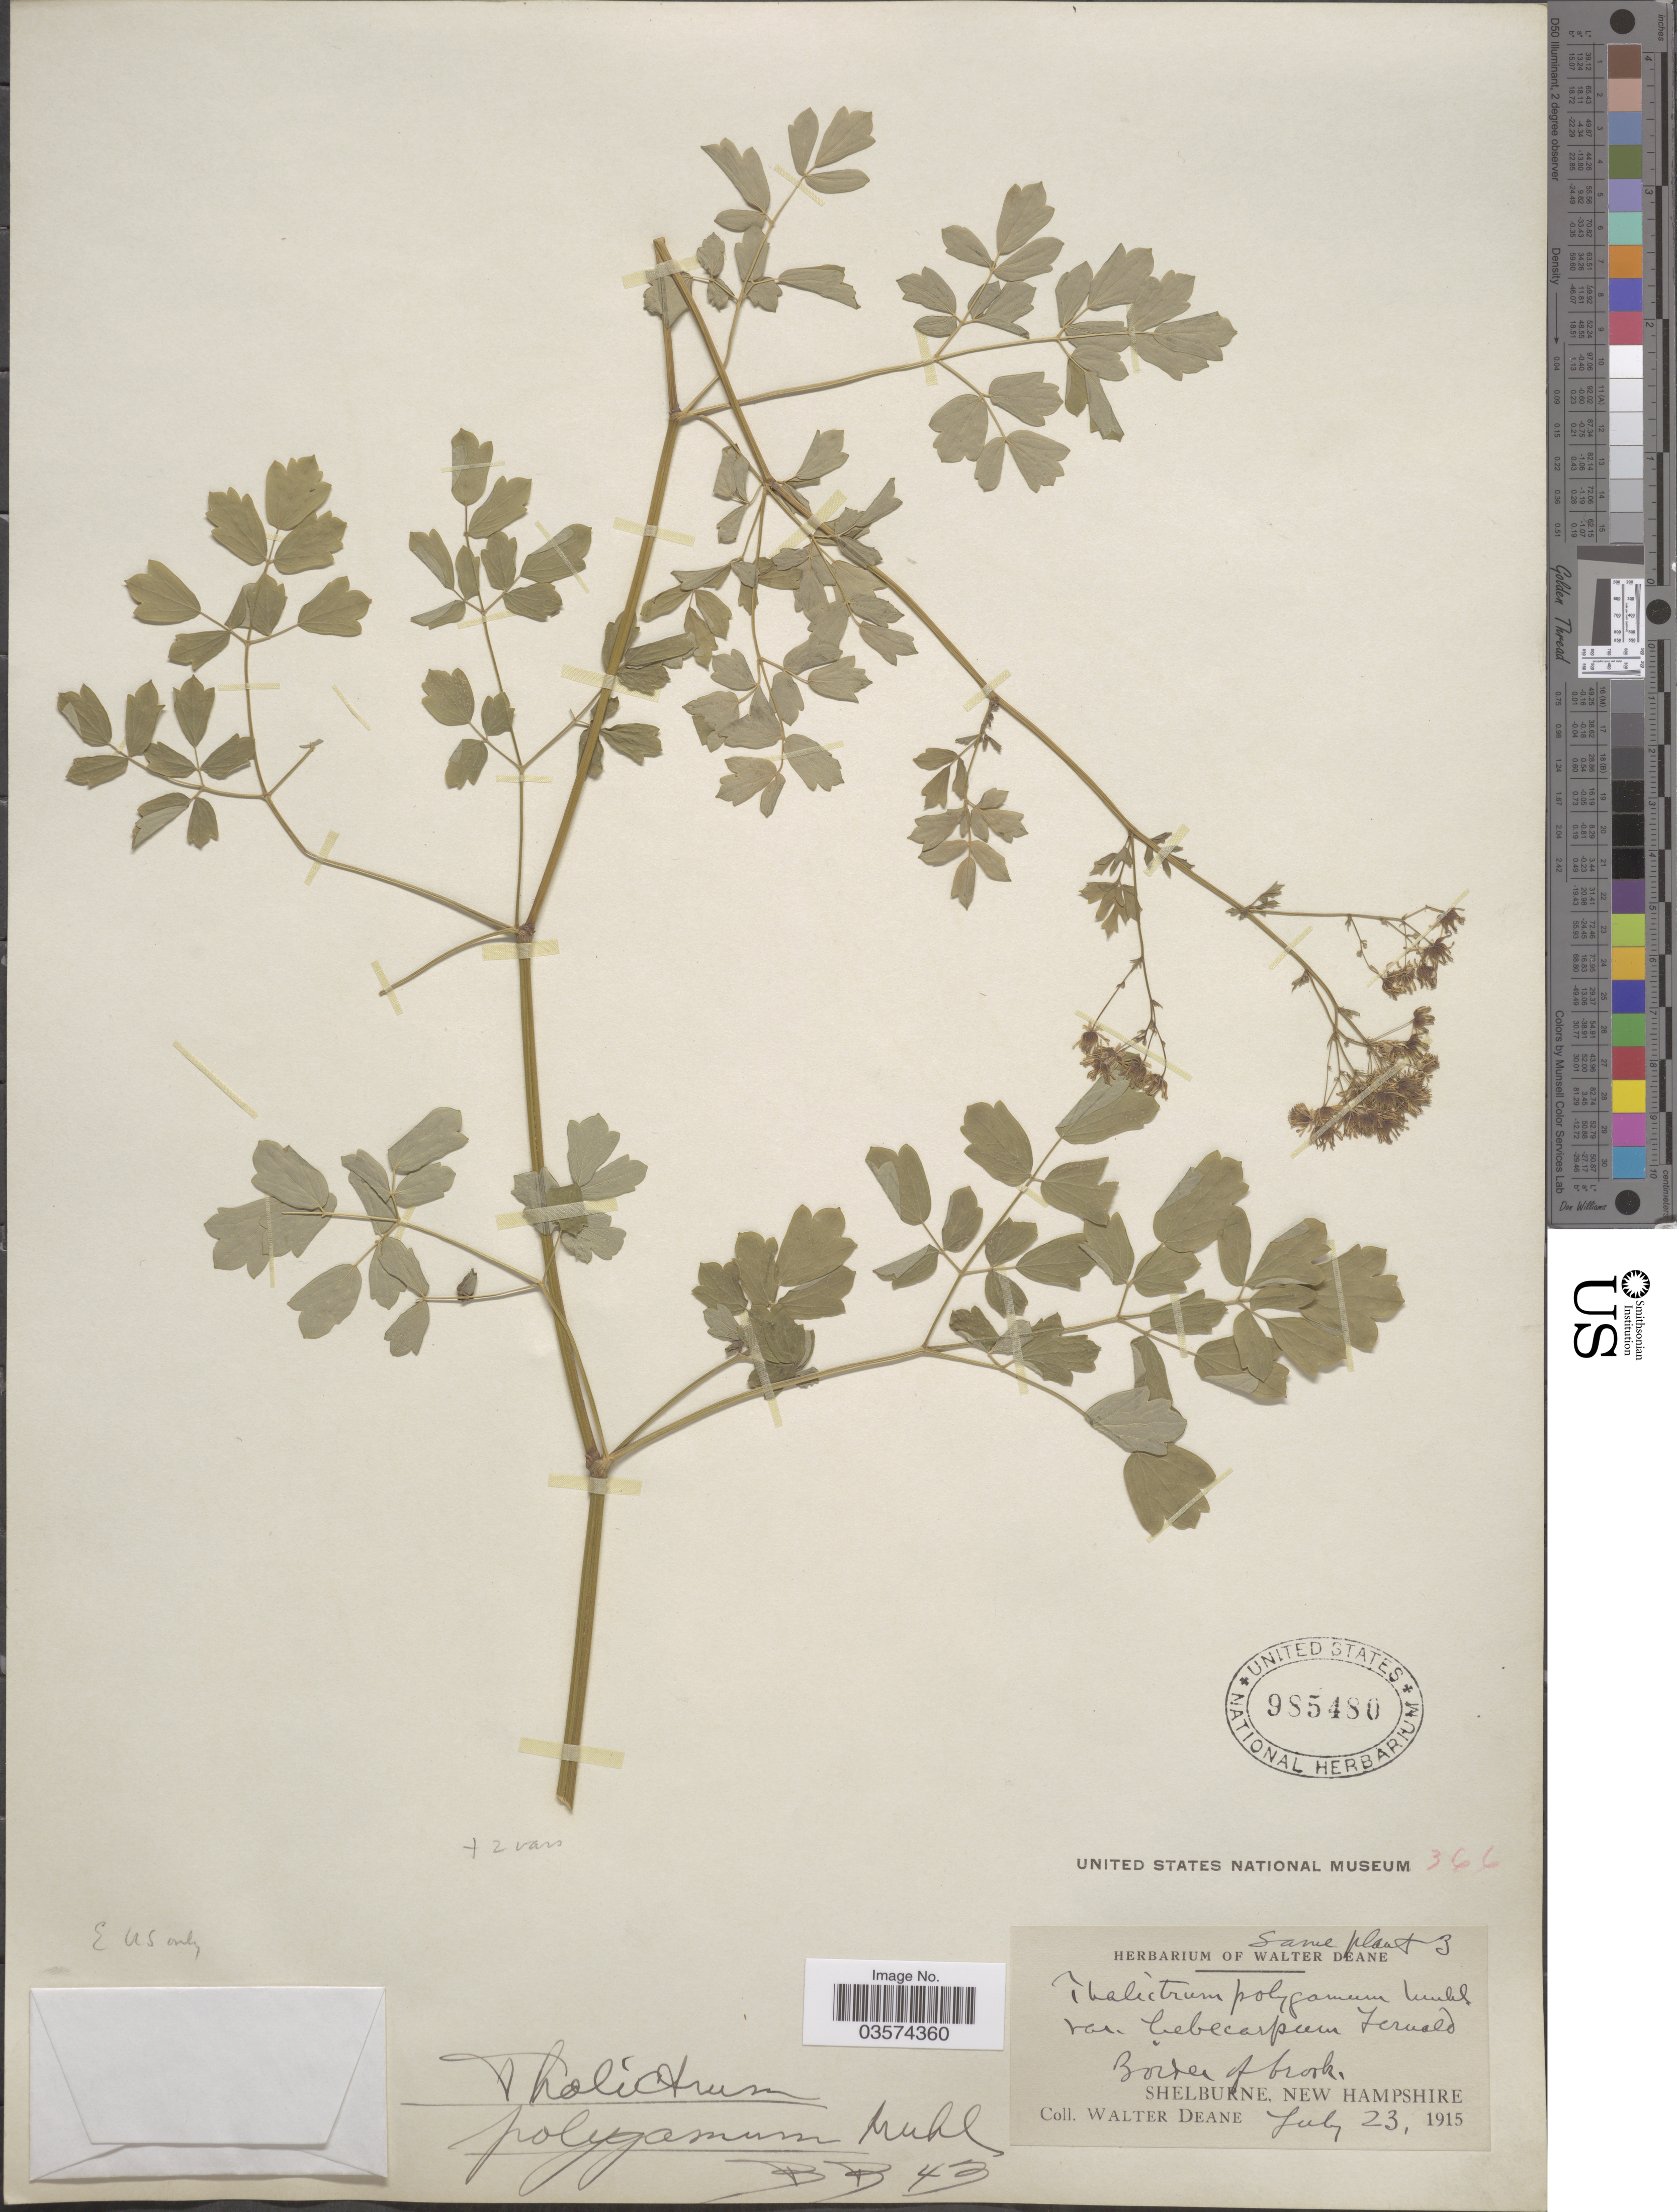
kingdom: Plantae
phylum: Tracheophyta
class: Magnoliopsida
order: Ranunculales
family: Ranunculaceae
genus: Thalictrum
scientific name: Thalictrum pubescens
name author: Pursh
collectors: W. Deane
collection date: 1915-07-23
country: United States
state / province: New Hampshire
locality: Border of brook. Shelburne.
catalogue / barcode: US 985480